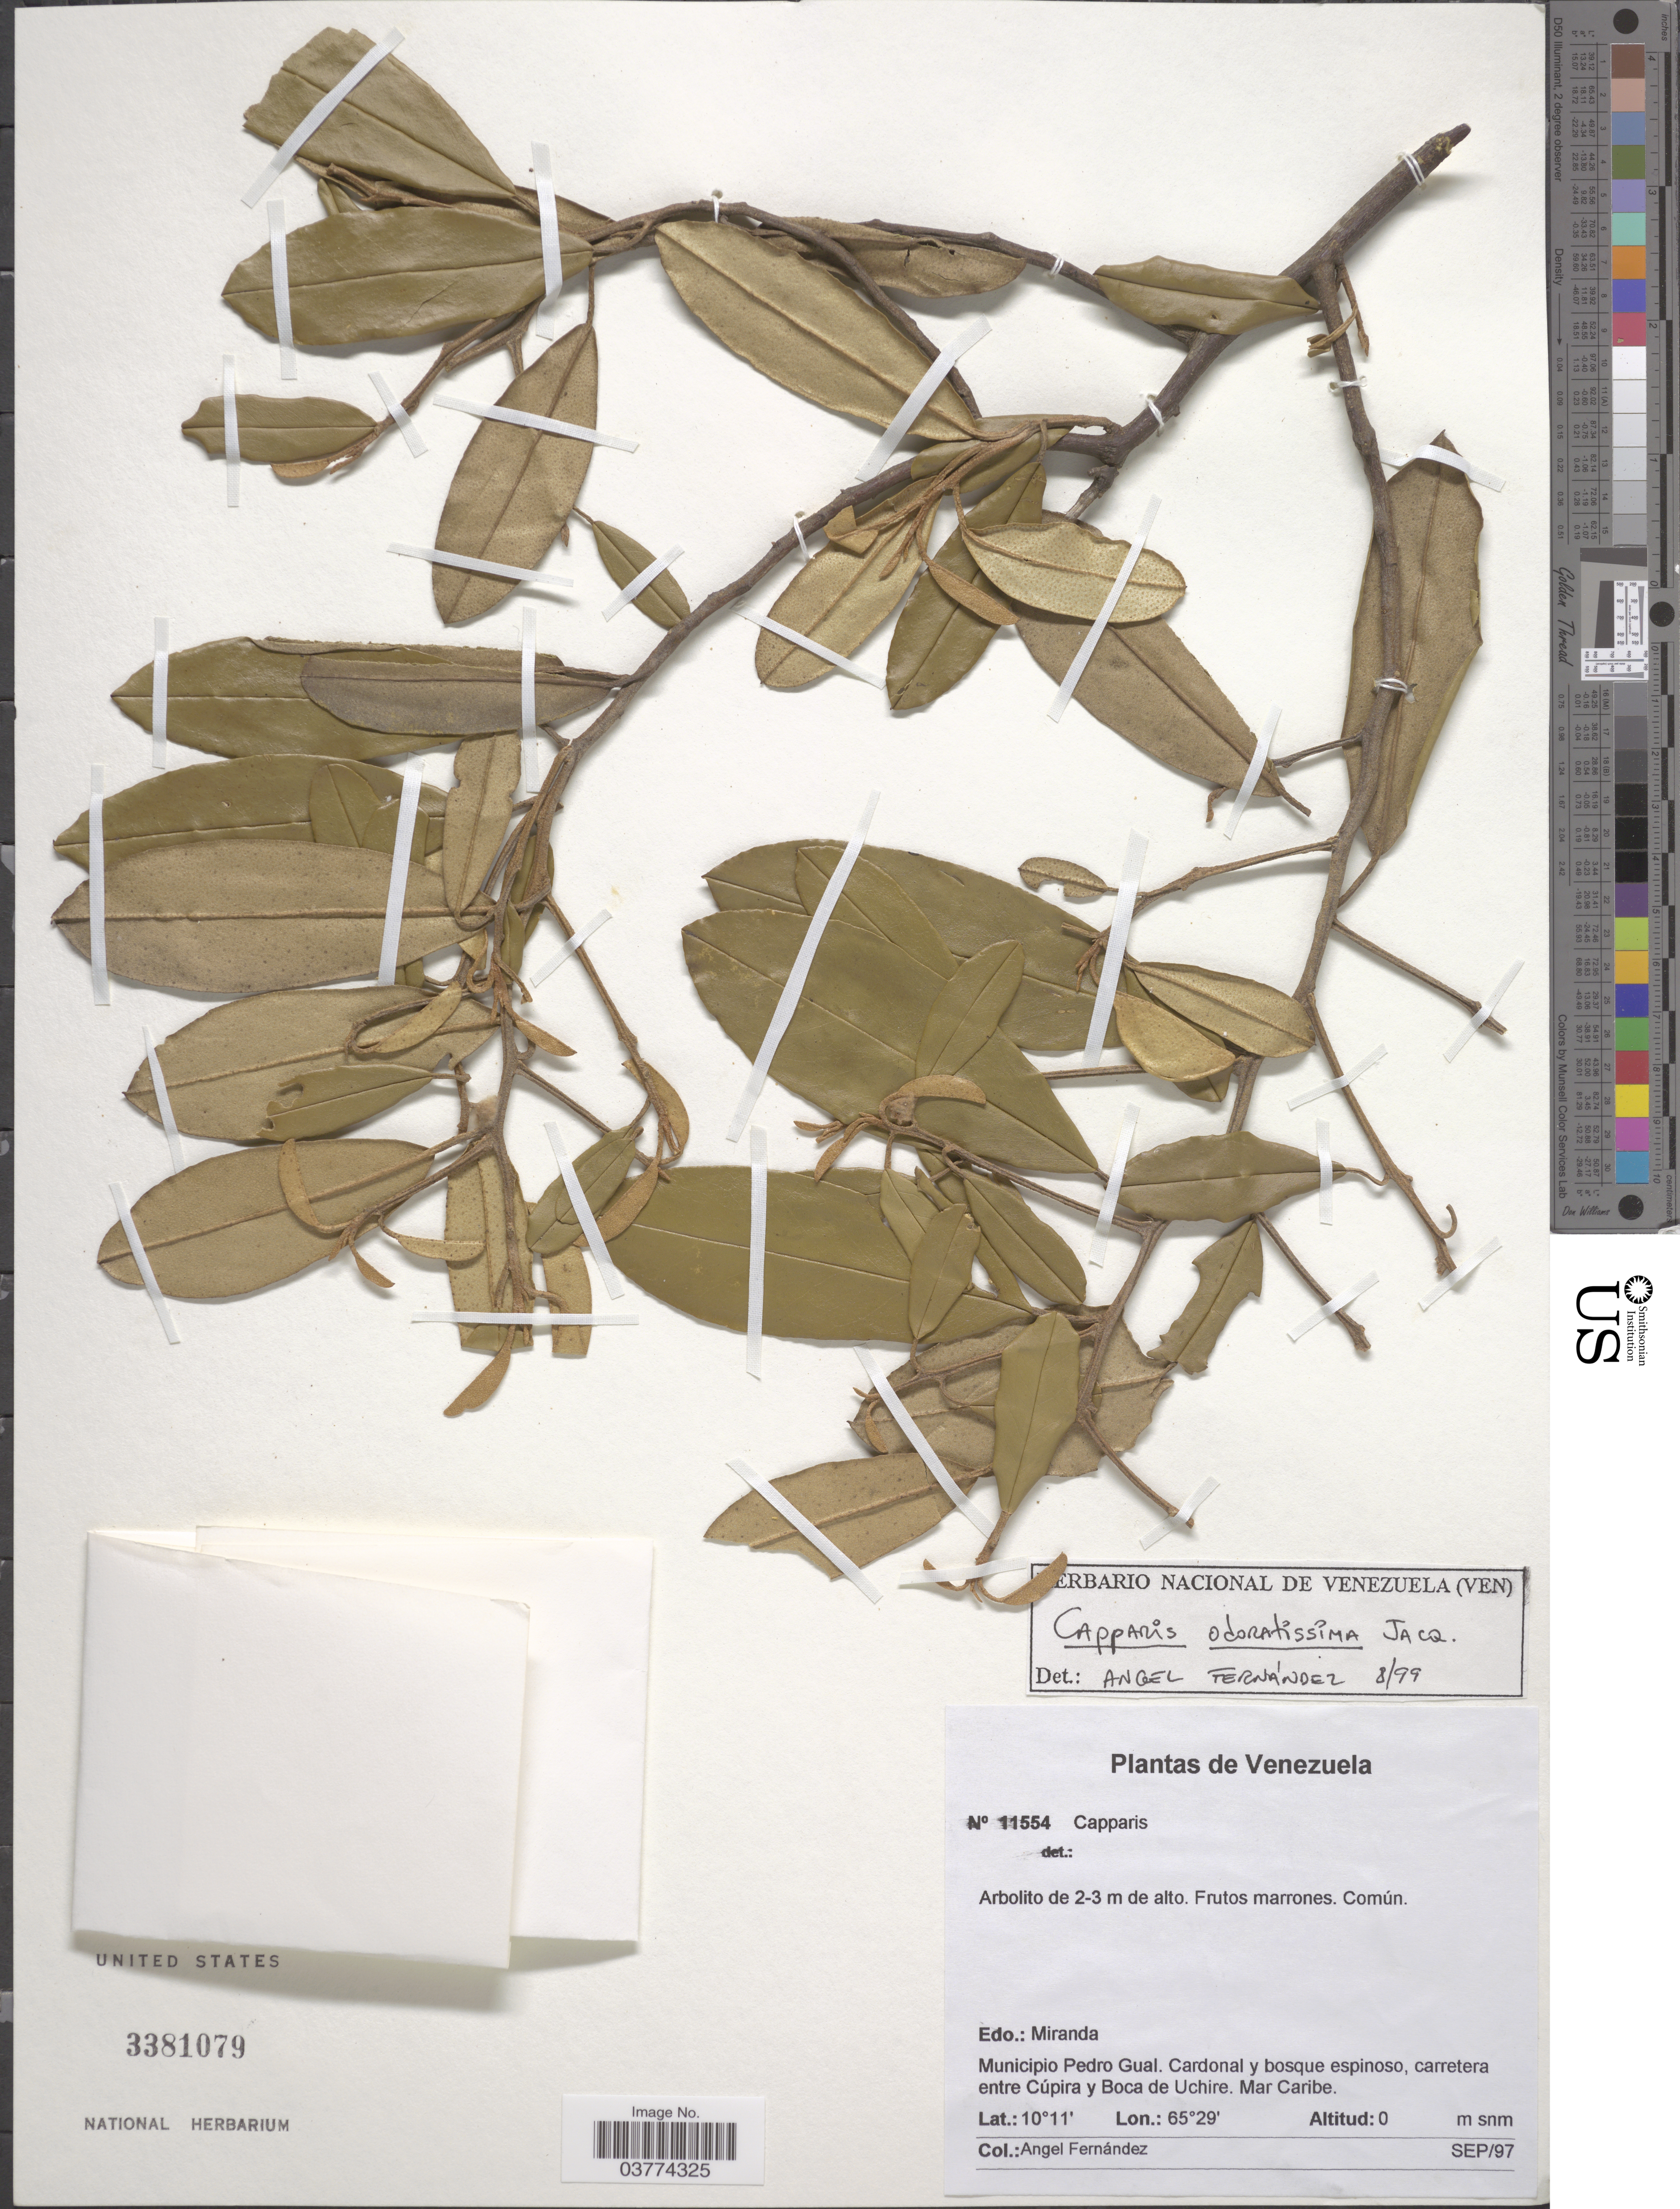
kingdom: Plantae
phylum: Tracheophyta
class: Magnoliopsida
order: Brassicales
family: Capparaceae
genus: Quadrella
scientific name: Quadrella odoratissima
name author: (Jacq.) Hutch.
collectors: Á. Fernández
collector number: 11554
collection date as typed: Transcribed d/m/y: /9/97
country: Venezuela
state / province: Miranda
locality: Municipio Pedro Gual. Cardonal y bosque espinoso, carretera entre Cúpira y Boca de Uchire. Mar Caribe.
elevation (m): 0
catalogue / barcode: US 3381079